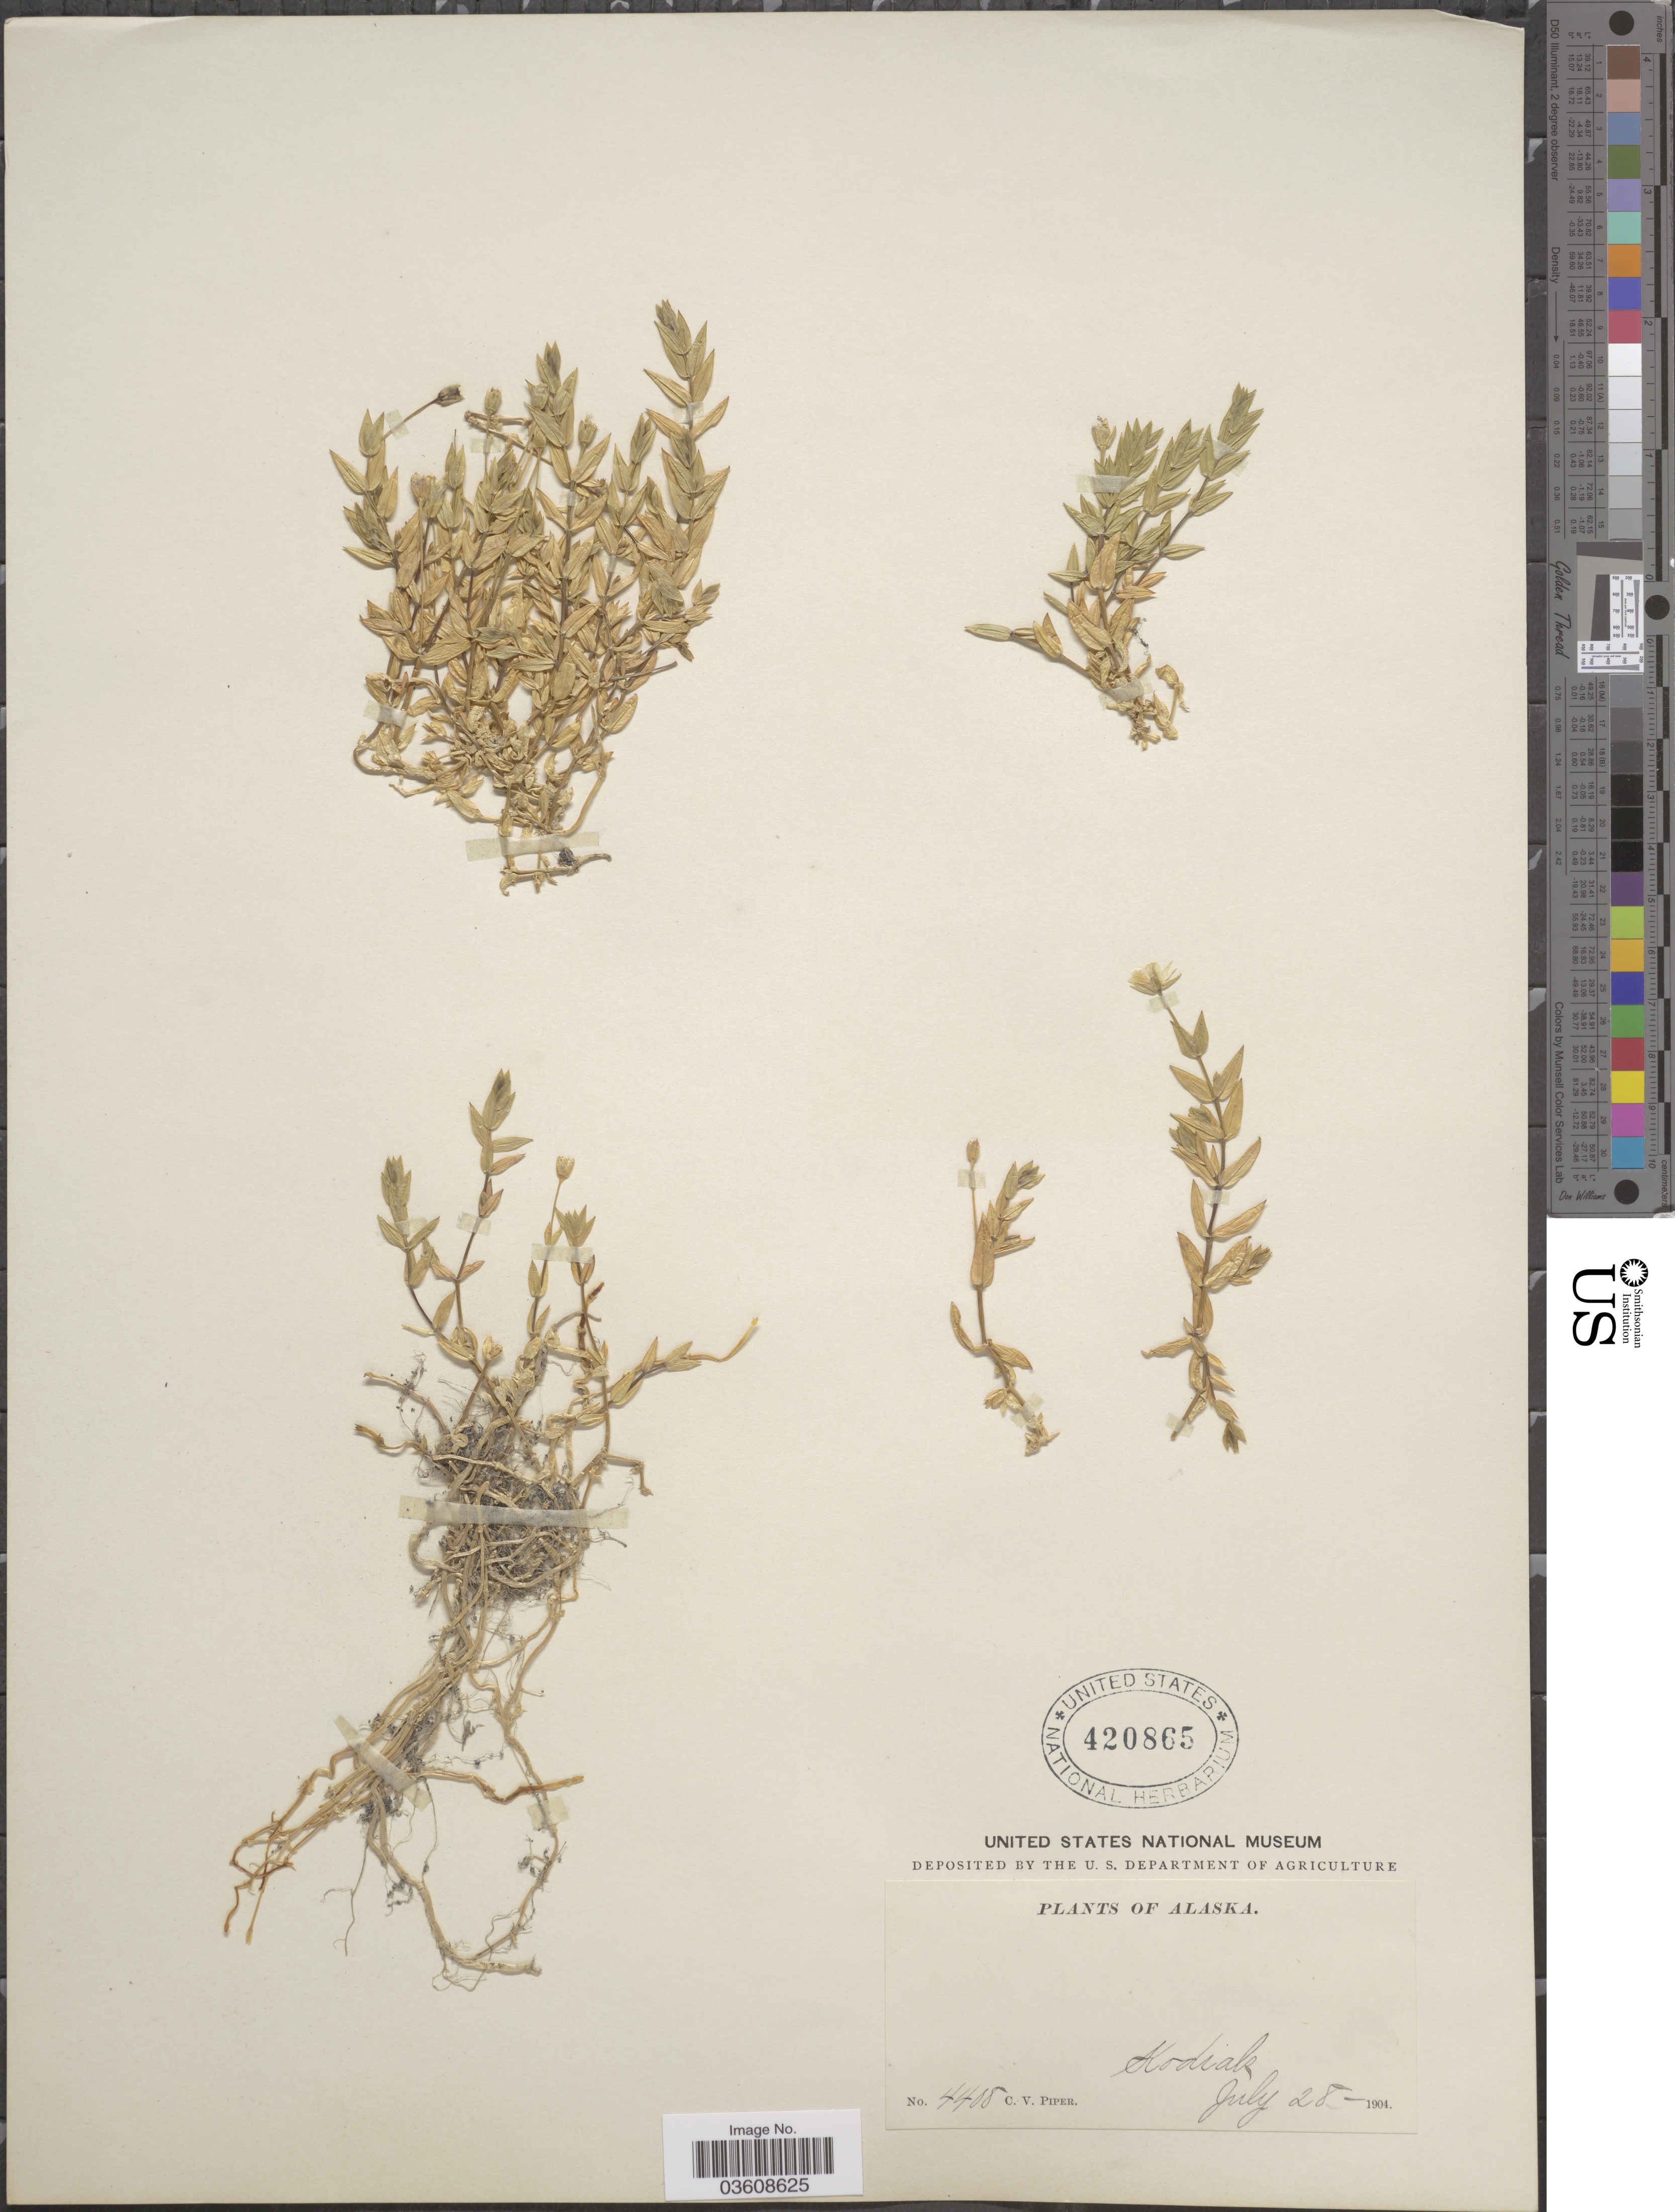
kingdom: Plantae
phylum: Tracheophyta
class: Magnoliopsida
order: Caryophyllales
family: Caryophyllaceae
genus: Stellaria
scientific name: Stellaria longipes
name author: Goldie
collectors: C. V. Piper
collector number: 4408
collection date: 1904-07-28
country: United States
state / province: Alaska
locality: Kodiak.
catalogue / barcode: US 420865